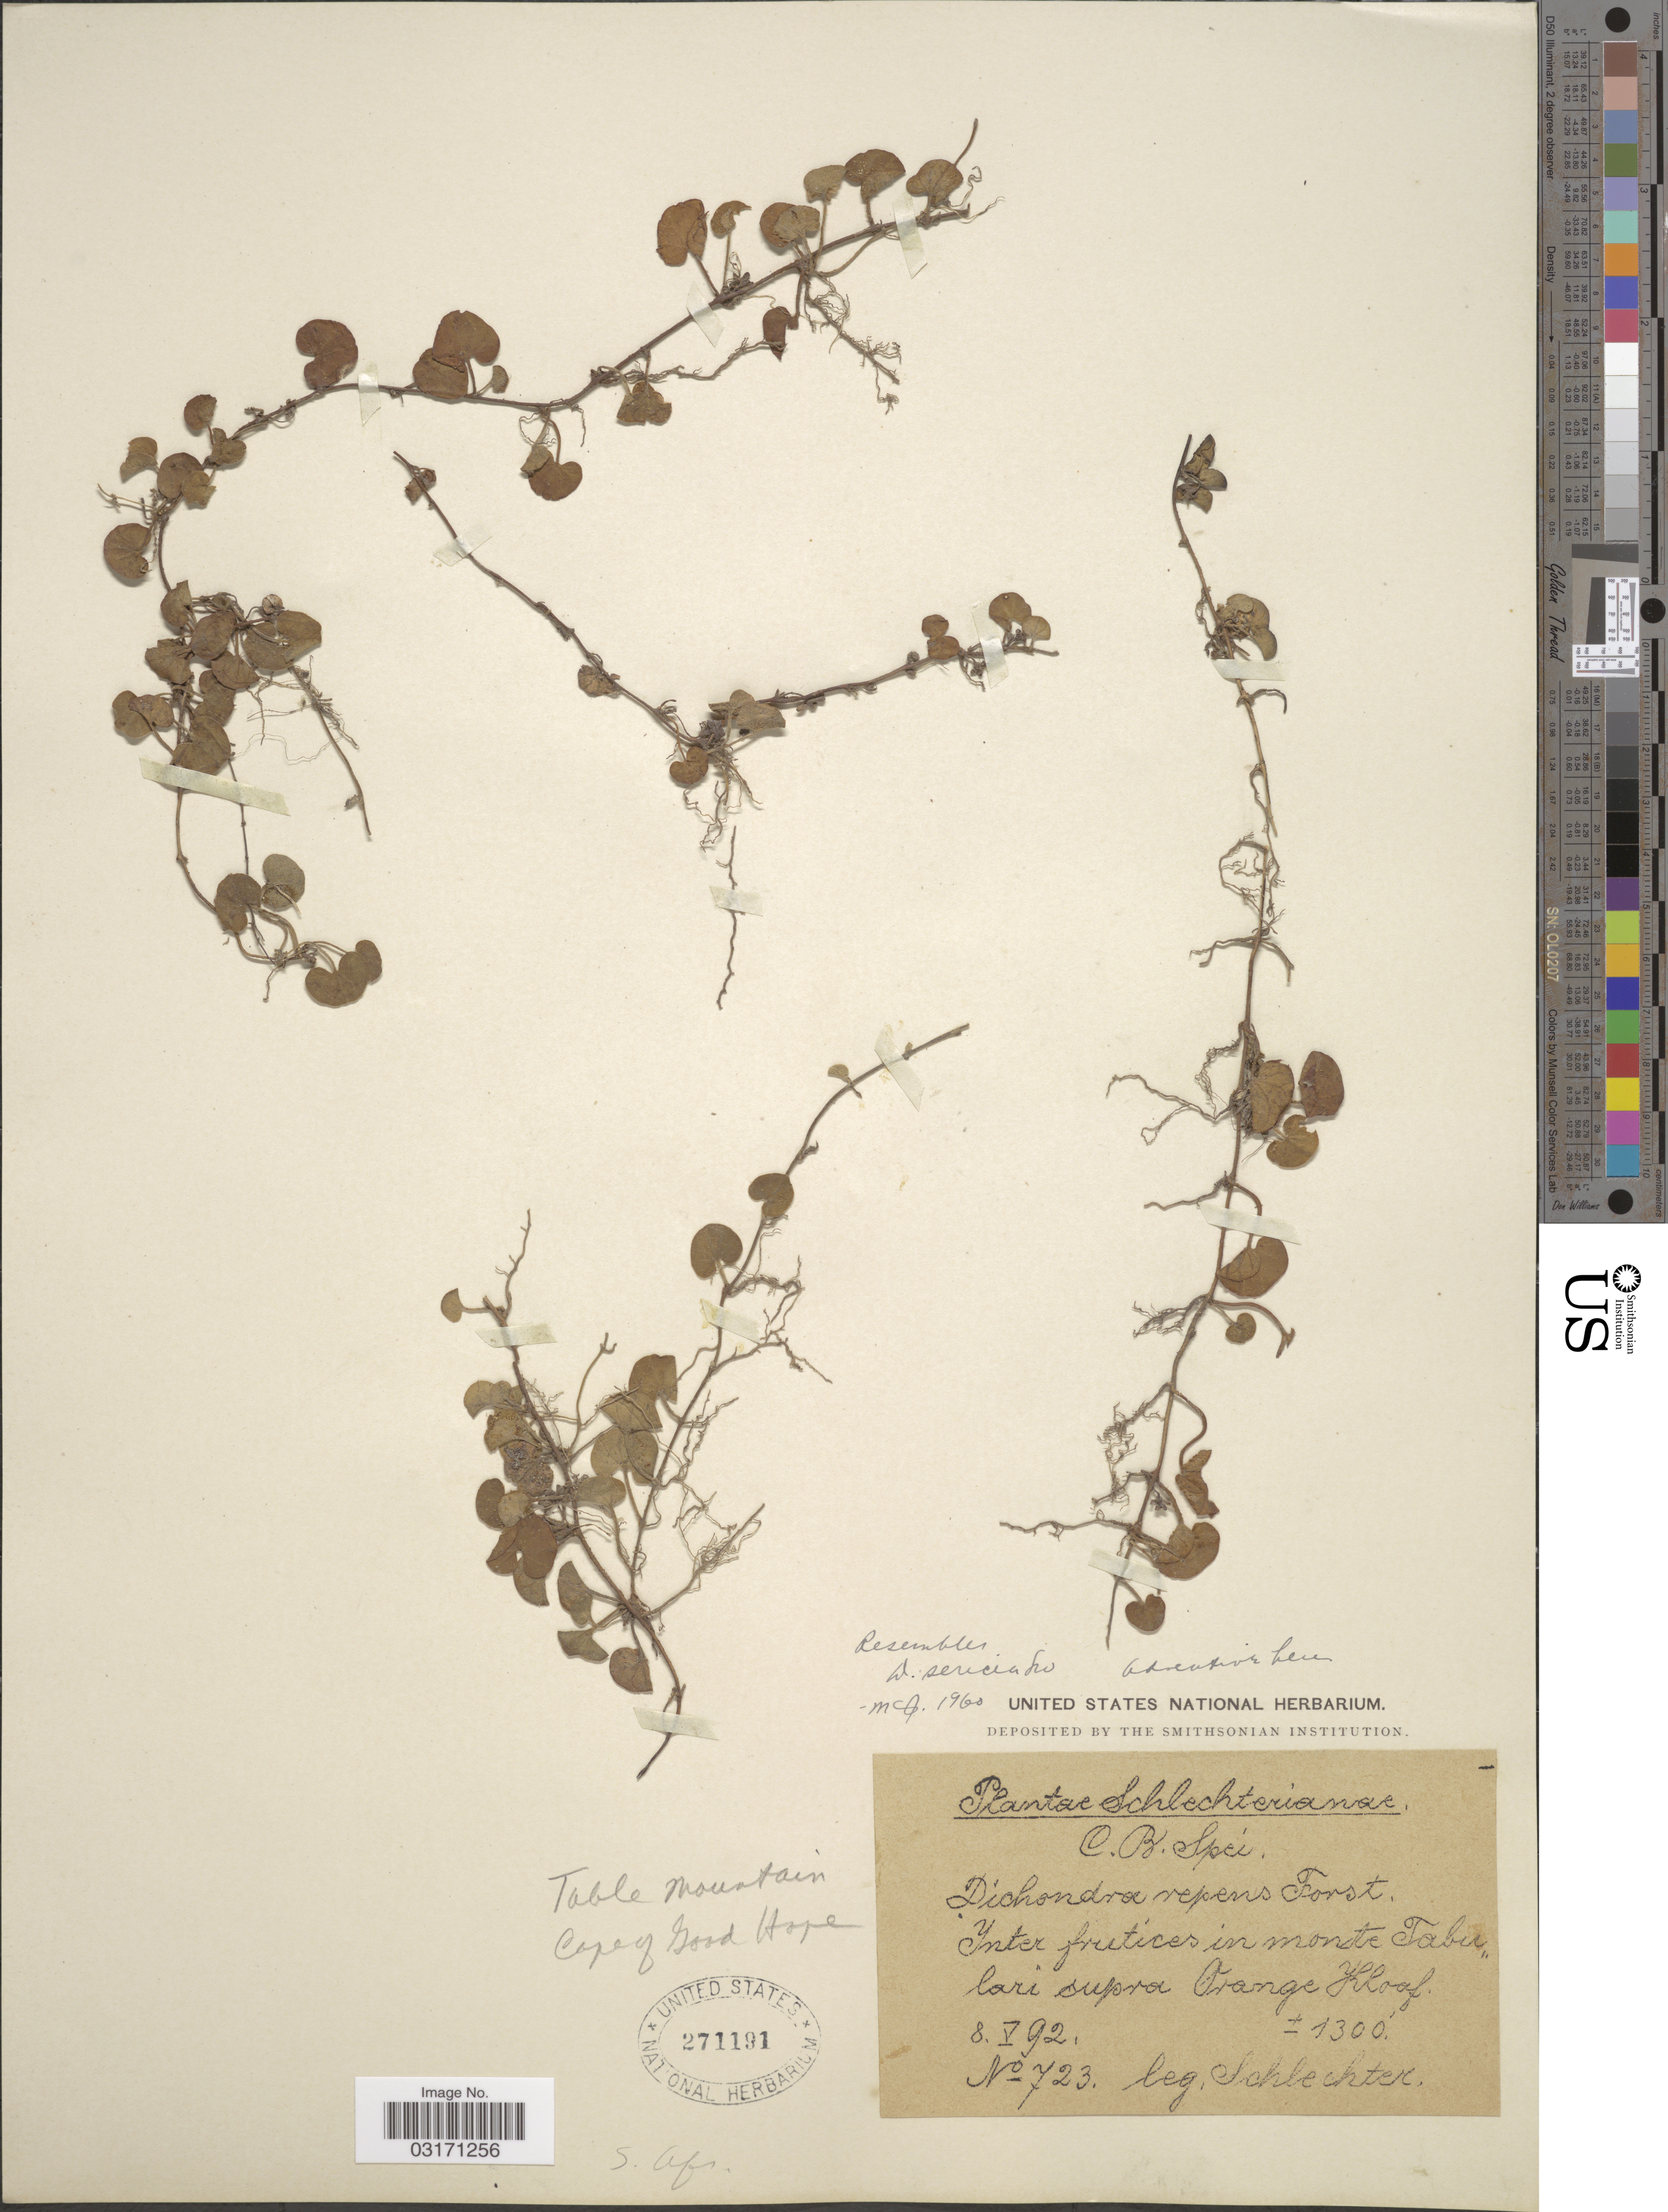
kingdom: Plantae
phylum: Tracheophyta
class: Magnoliopsida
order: Solanales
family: Convolvulaceae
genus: Dichondra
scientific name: Dichondra repens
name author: J.R. Forst. & G. Forst.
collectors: Schlechter, --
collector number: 723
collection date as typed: Transcribed d/m/y: 8/5/92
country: South Africa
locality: C.B. Spei. Inter frutices in monte Tabulari supra Orange Kloof. Table Mountain. Cape of Good Hope.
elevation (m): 396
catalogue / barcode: US 271191